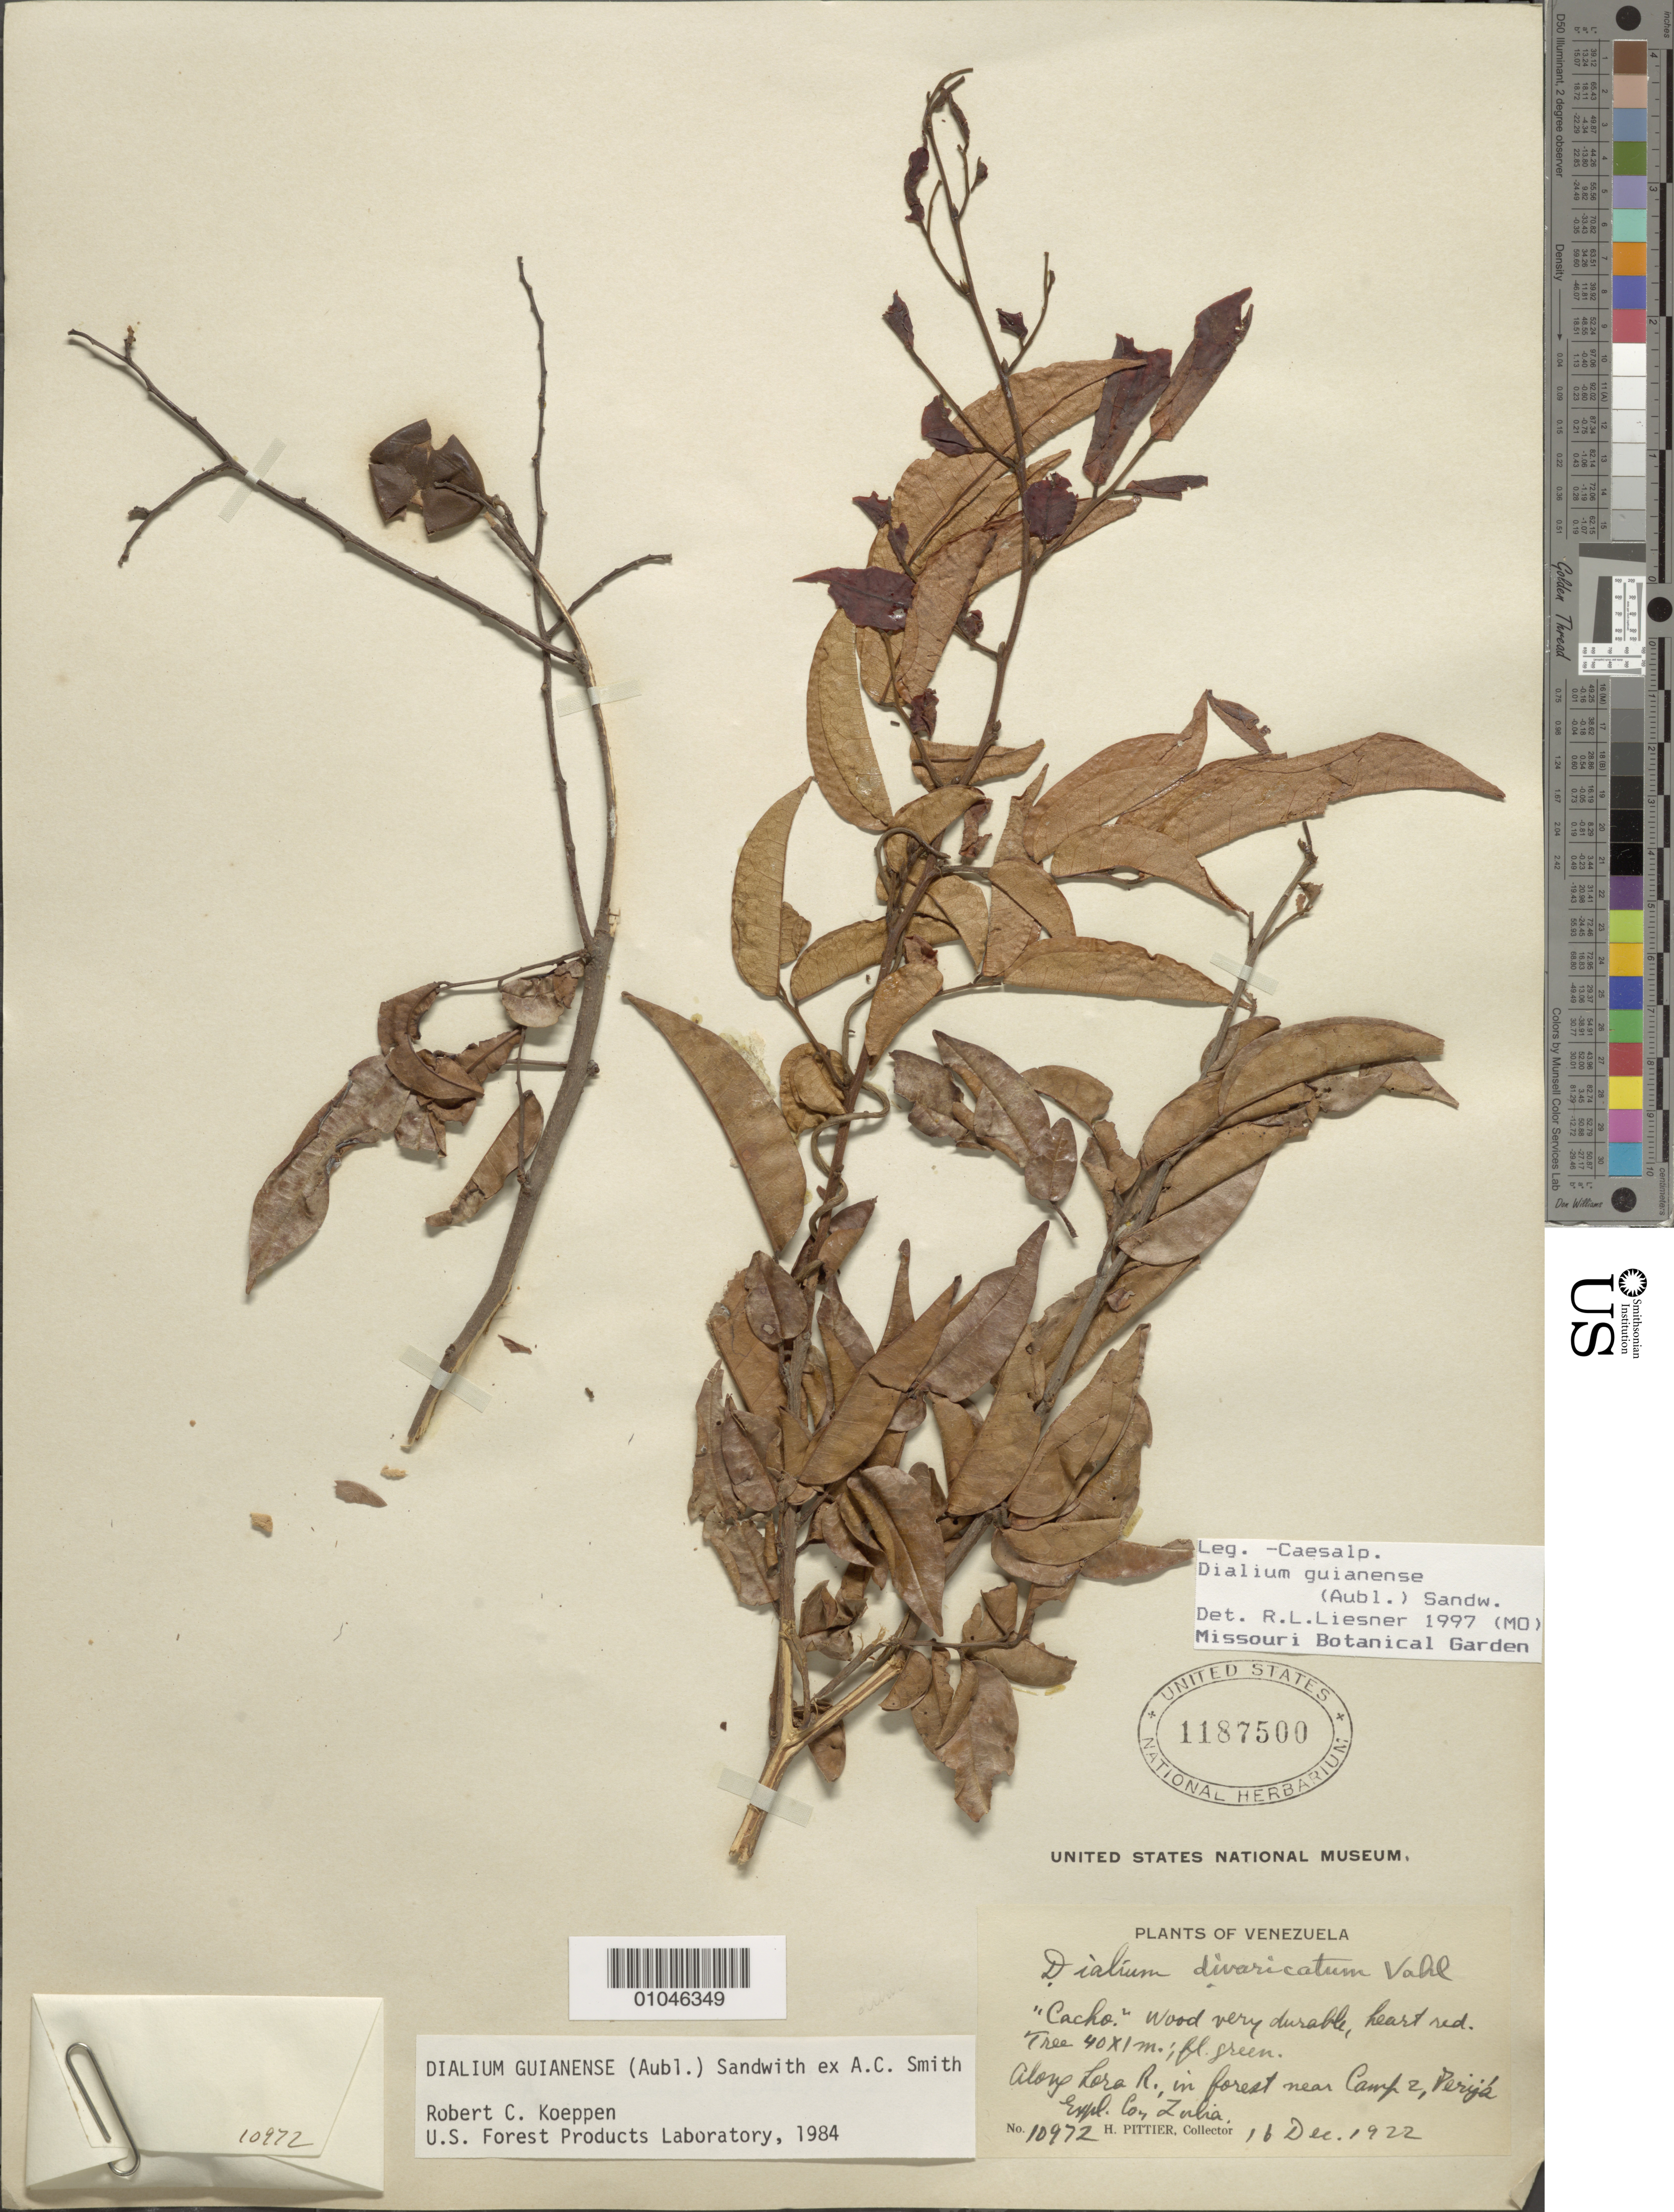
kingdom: Plantae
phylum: Tracheophyta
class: Magnoliopsida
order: Fabales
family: Fabaceae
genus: Dialium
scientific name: Dialium guianense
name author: (Aubl.) Sandwith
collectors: H. F. Pittier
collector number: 10972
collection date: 1922-12-16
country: Venezuela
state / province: Zulia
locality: Along Lora R. in forest near Camp 2, Perija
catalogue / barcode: US 1187500